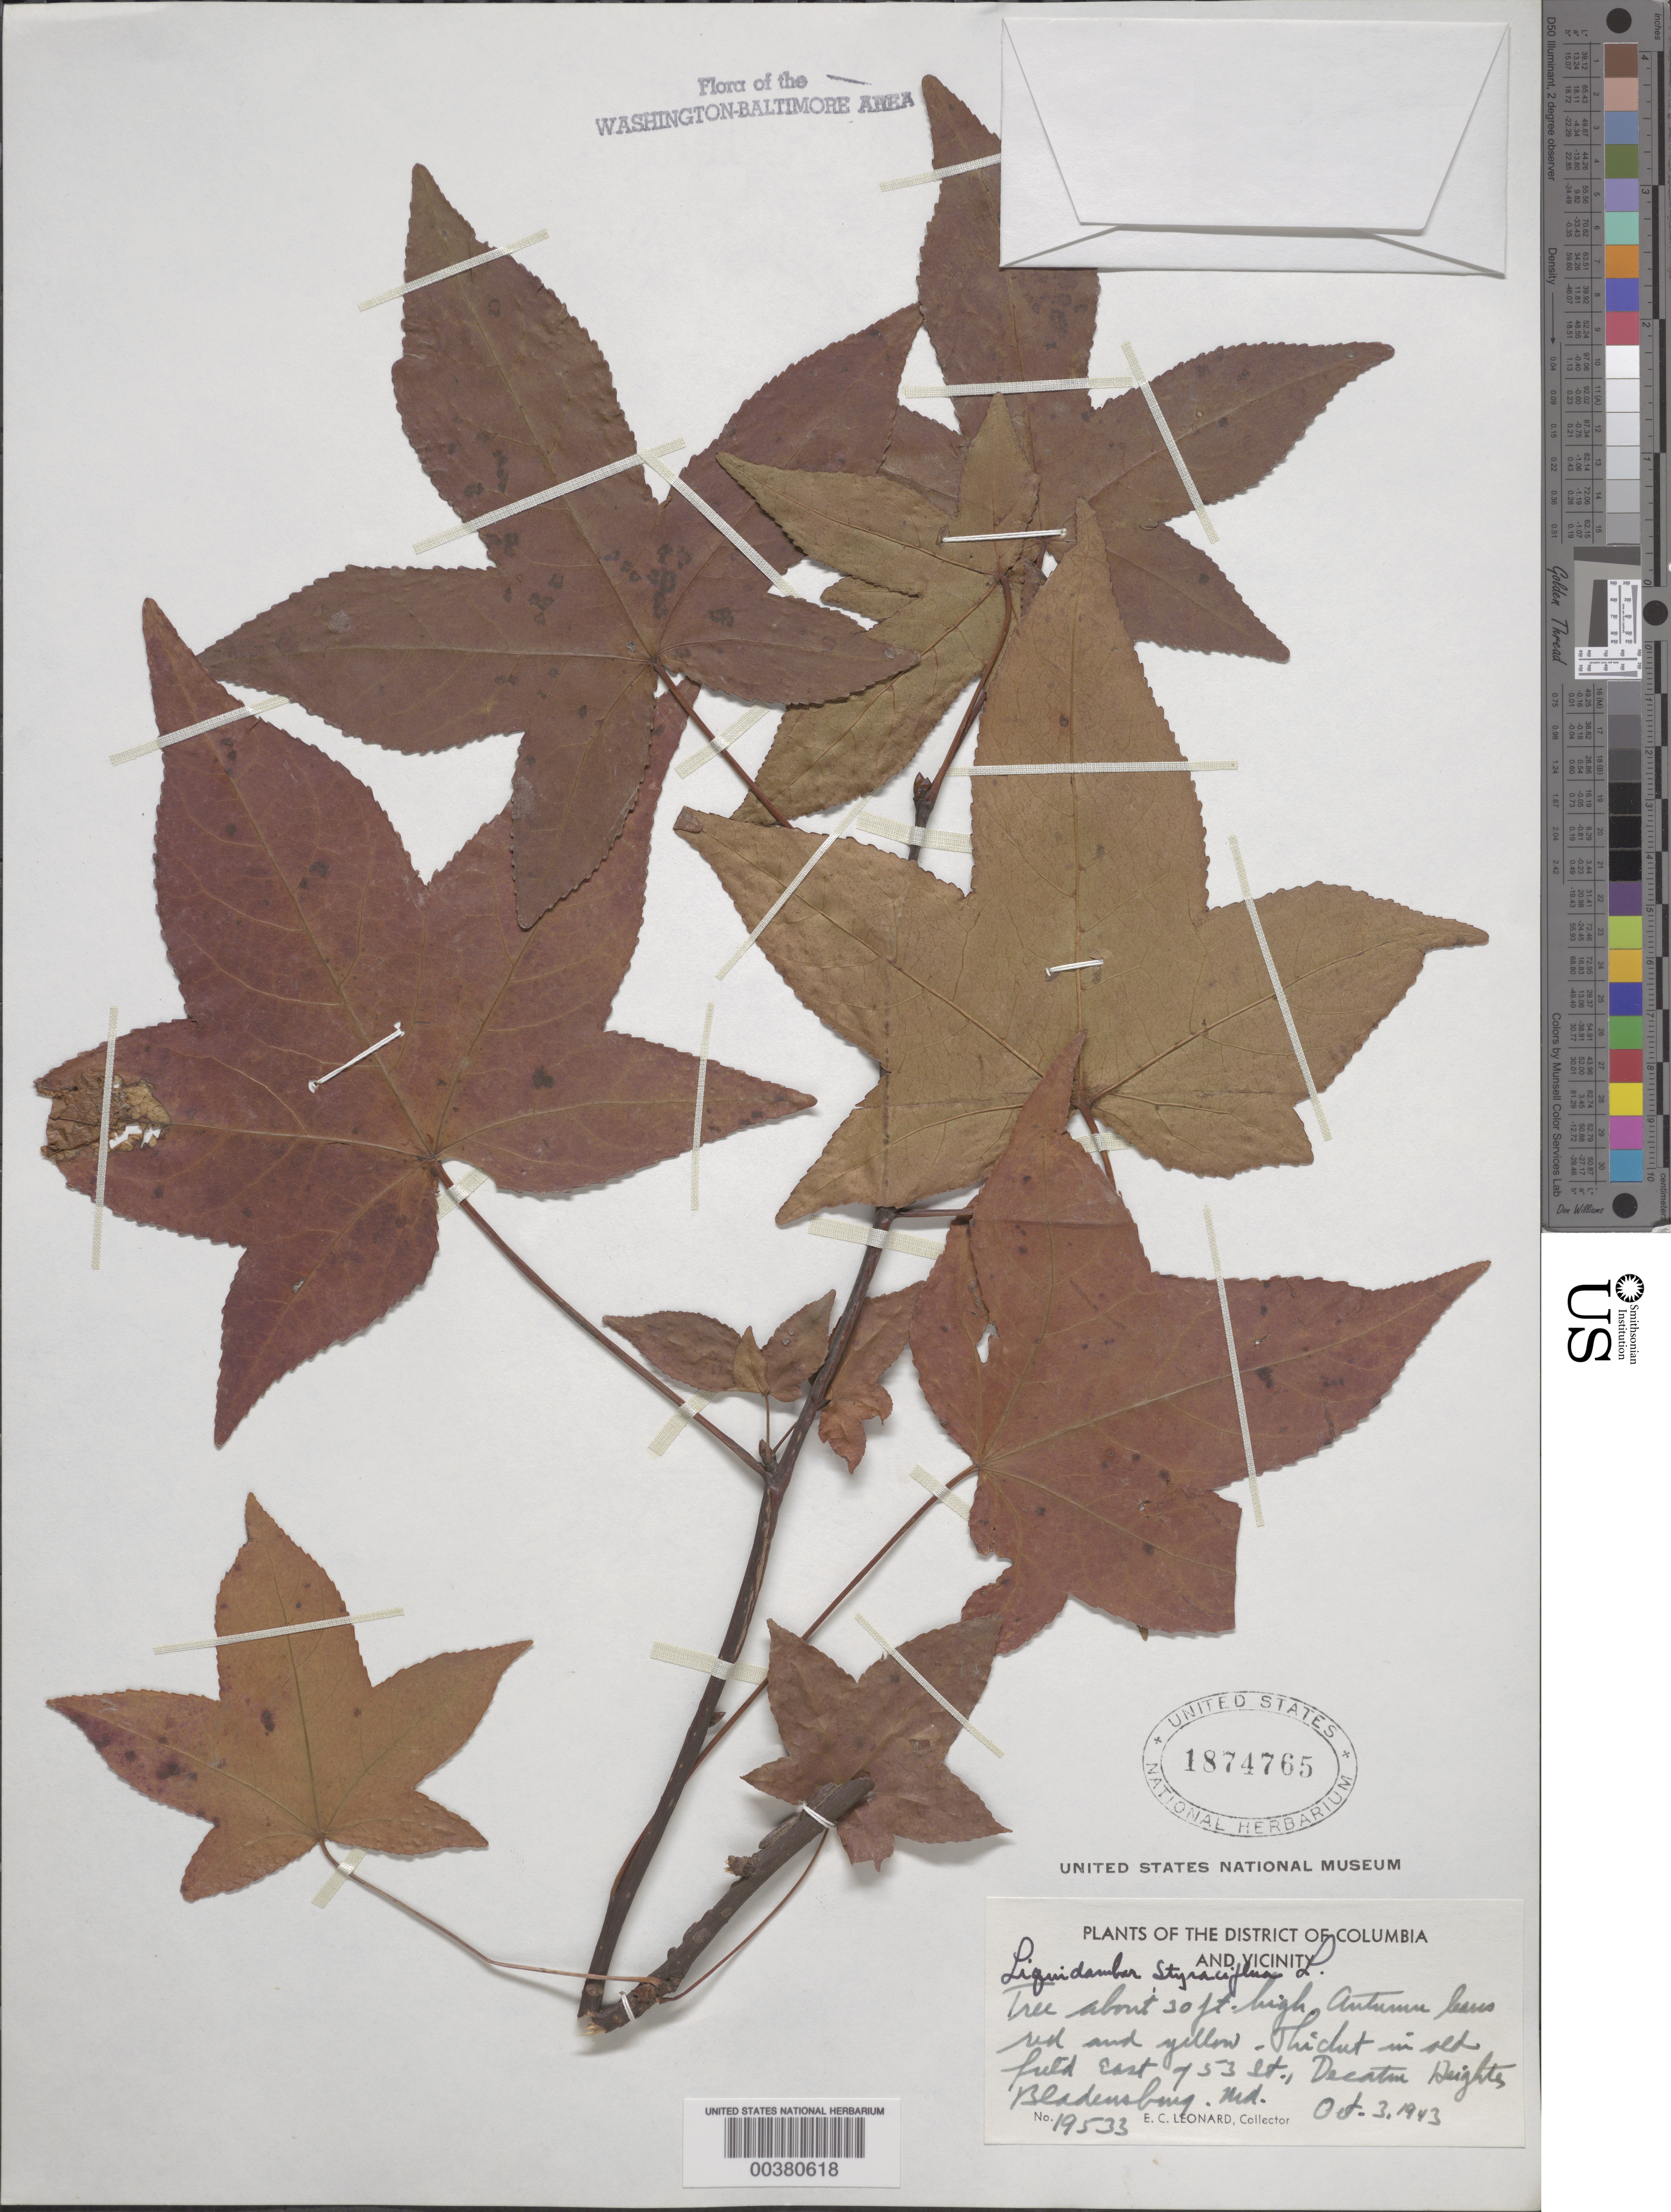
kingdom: Plantae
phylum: Tracheophyta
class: Magnoliopsida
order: Saxifragales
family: Altingiaceae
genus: Liquidambar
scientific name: Liquidambar styraciflua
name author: L.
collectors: E. C. Leonard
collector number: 19533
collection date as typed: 03 Oct 1943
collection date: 1943-10-03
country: United States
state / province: Maryland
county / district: Prince George's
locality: Decatur Heights, Bladensburg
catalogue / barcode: US 1874765